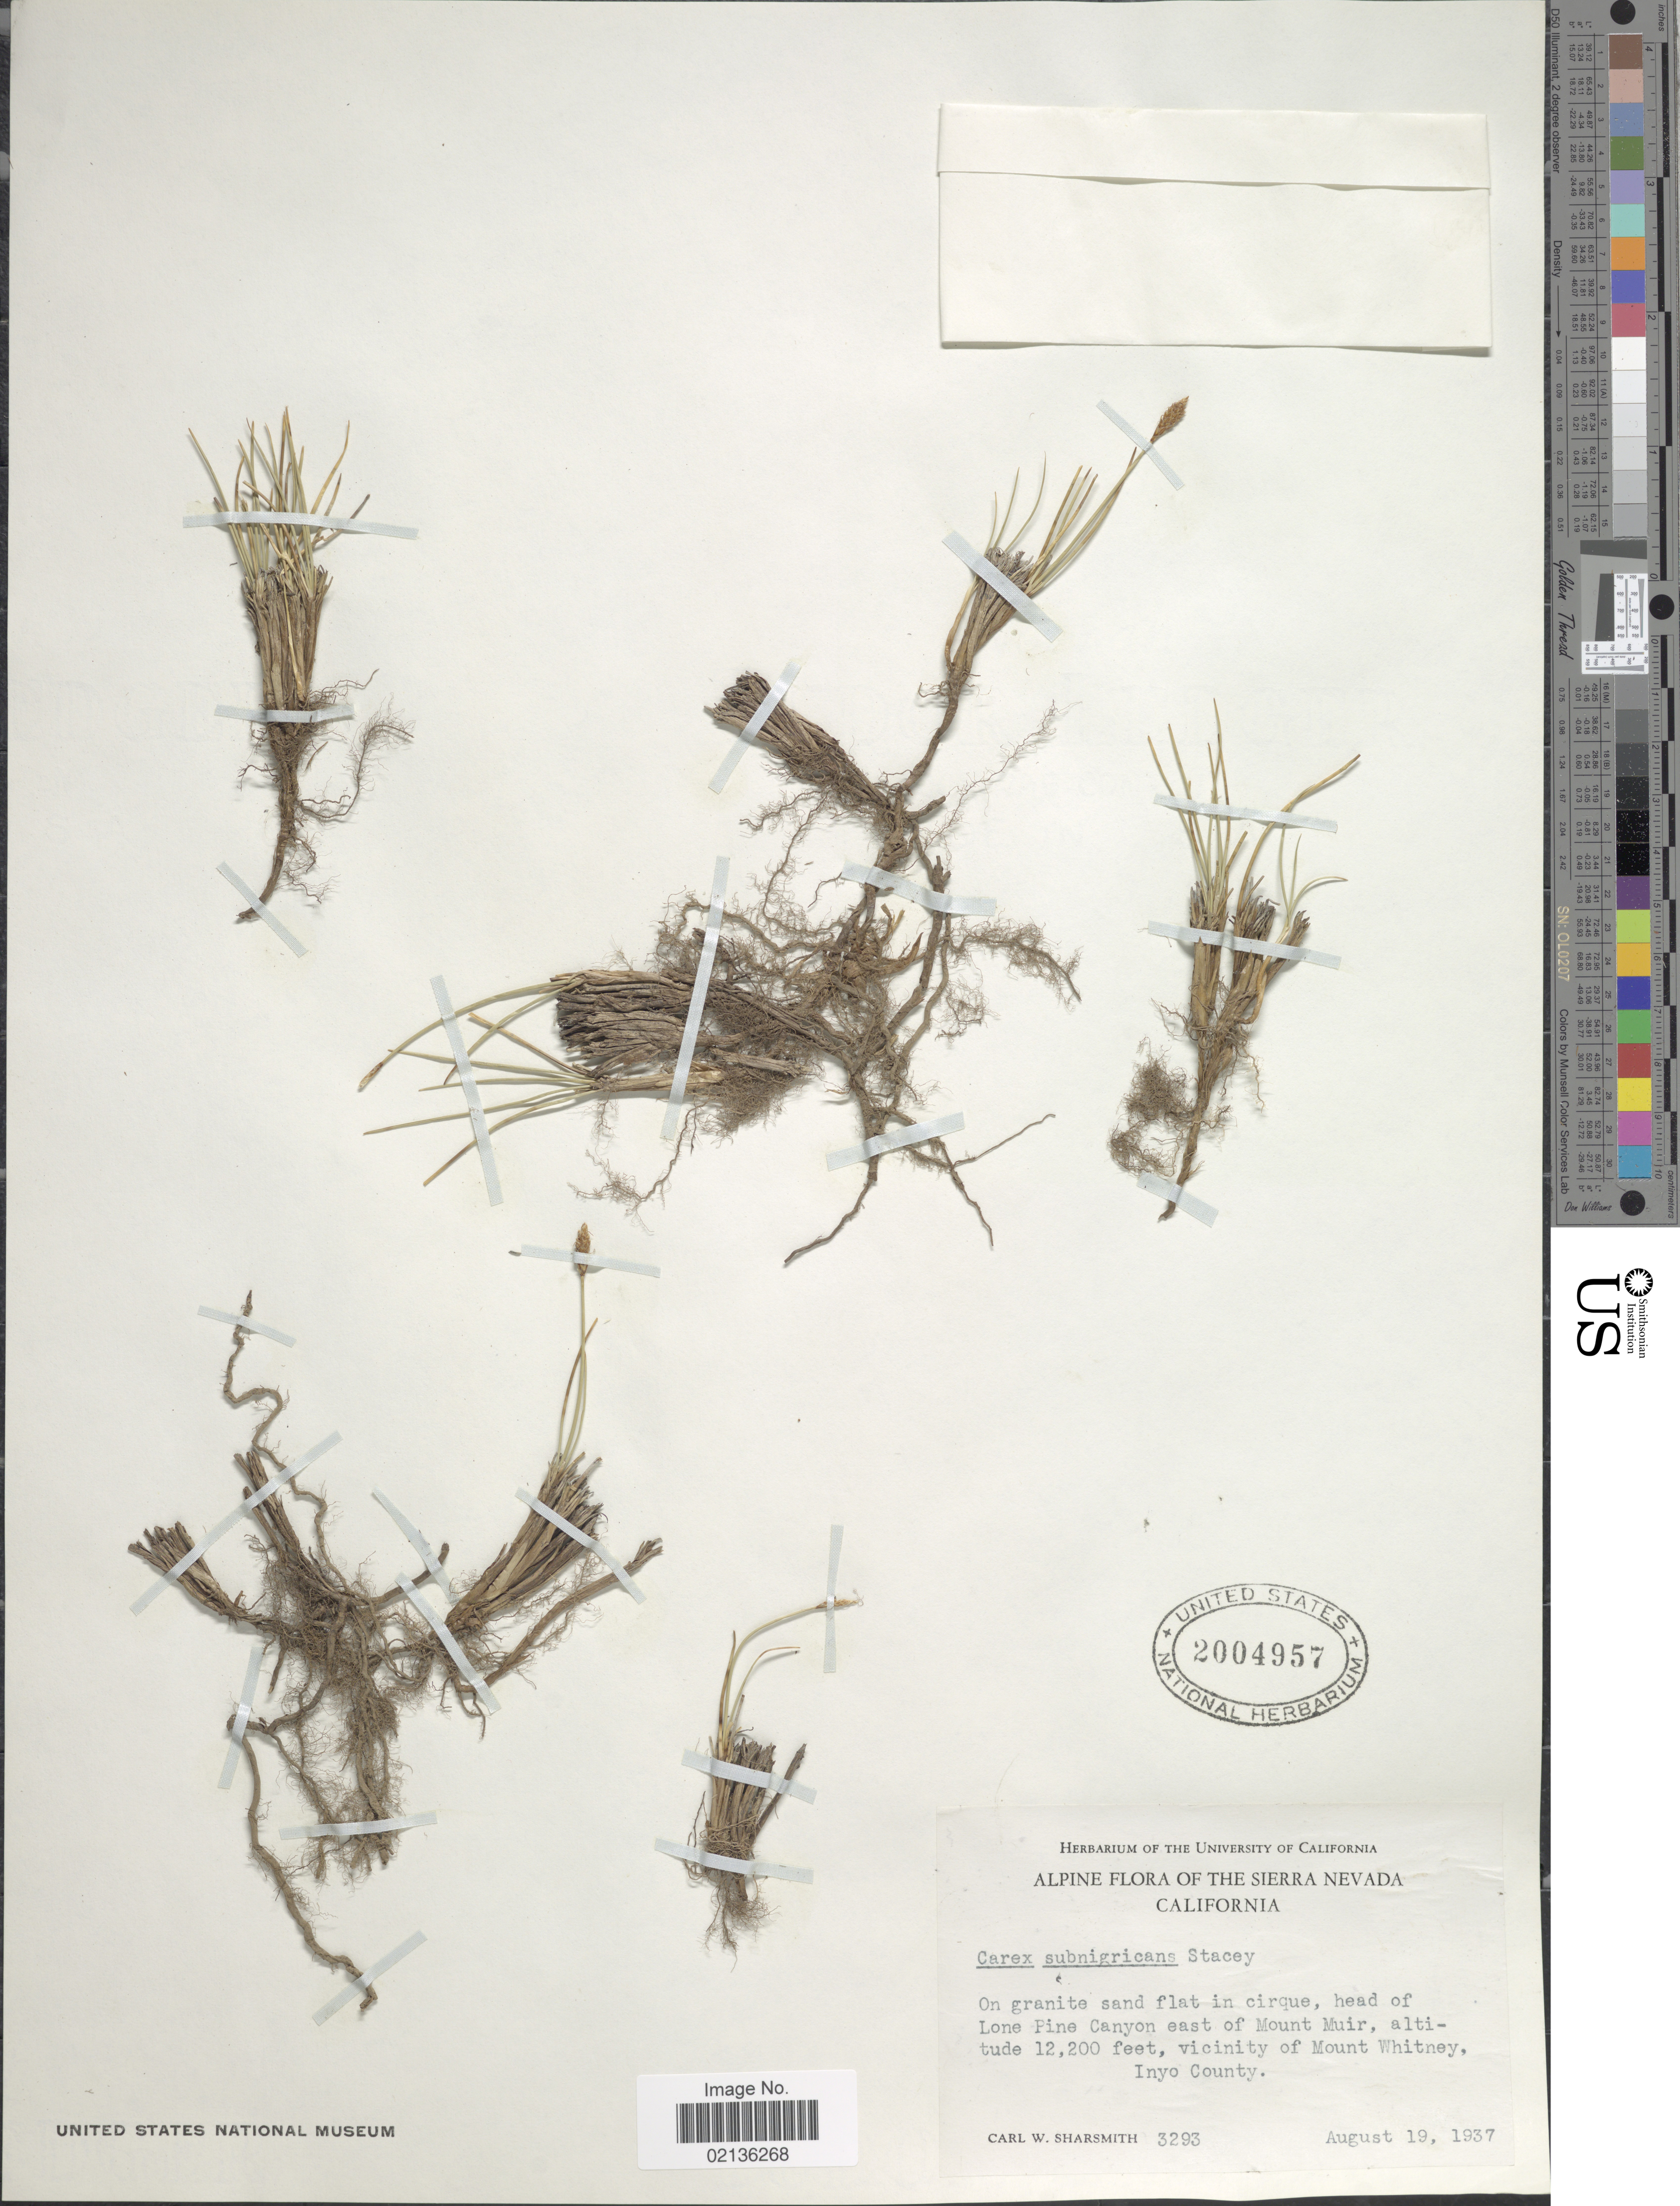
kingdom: Plantae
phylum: Tracheophyta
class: Liliopsida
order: Poales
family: Cyperaceae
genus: Carex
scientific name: Carex subnigricans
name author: Stacey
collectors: C. Sharsmith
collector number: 3293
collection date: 1937-08-19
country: United States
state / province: California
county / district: Inyo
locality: Alpine flora of the Sierra Nevada, head of Lone Pine Canyon east of Mount Muir, Vicinity of Mount Whitney, Inyo County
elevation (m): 3719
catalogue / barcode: US 2004957